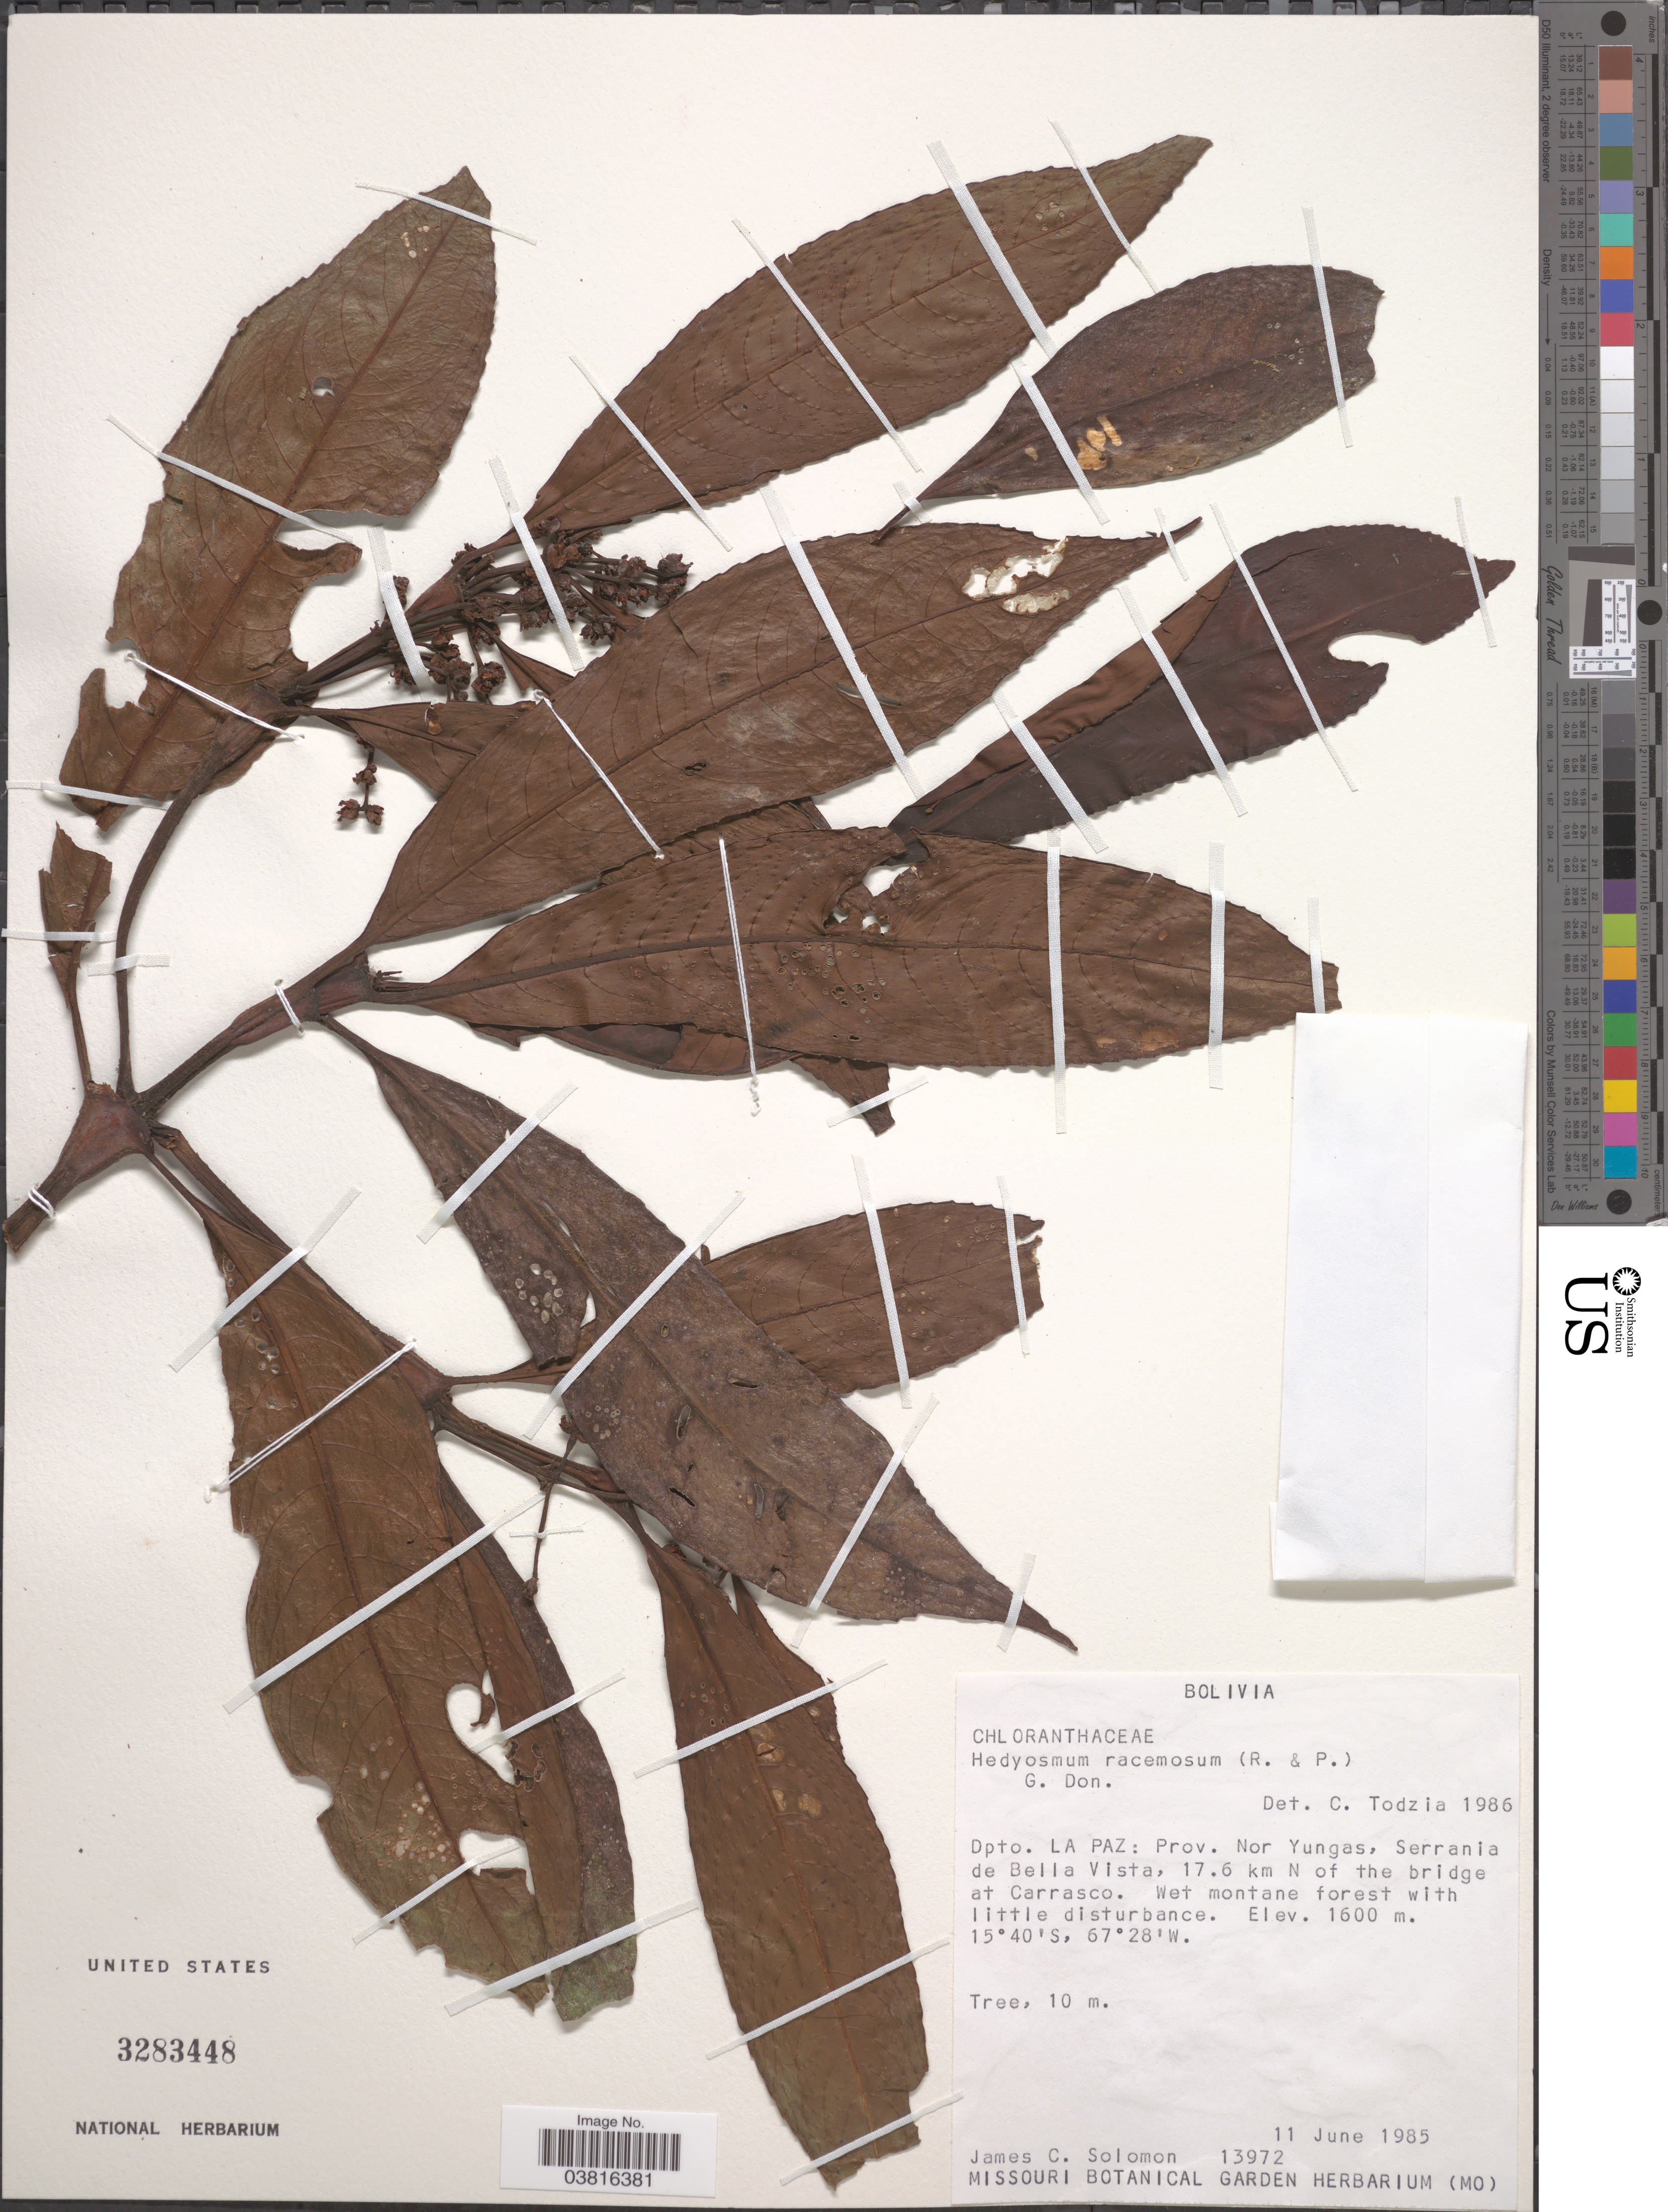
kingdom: Plantae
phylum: Tracheophyta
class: Magnoliopsida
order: Chloranthales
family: Chloranthaceae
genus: Hedyosmum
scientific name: Hedyosmum racemosum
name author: (Ruiz & Pav.) G. Don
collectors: J. C. Solomon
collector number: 13972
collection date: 1985-06-11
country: Bolivia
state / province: La Paz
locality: Dpto. La Paz: Prov. Nor Yungas, Serrania de Bella Vista, 17.6 km N of the bridge at Carrasco.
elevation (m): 1600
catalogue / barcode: US 3283448